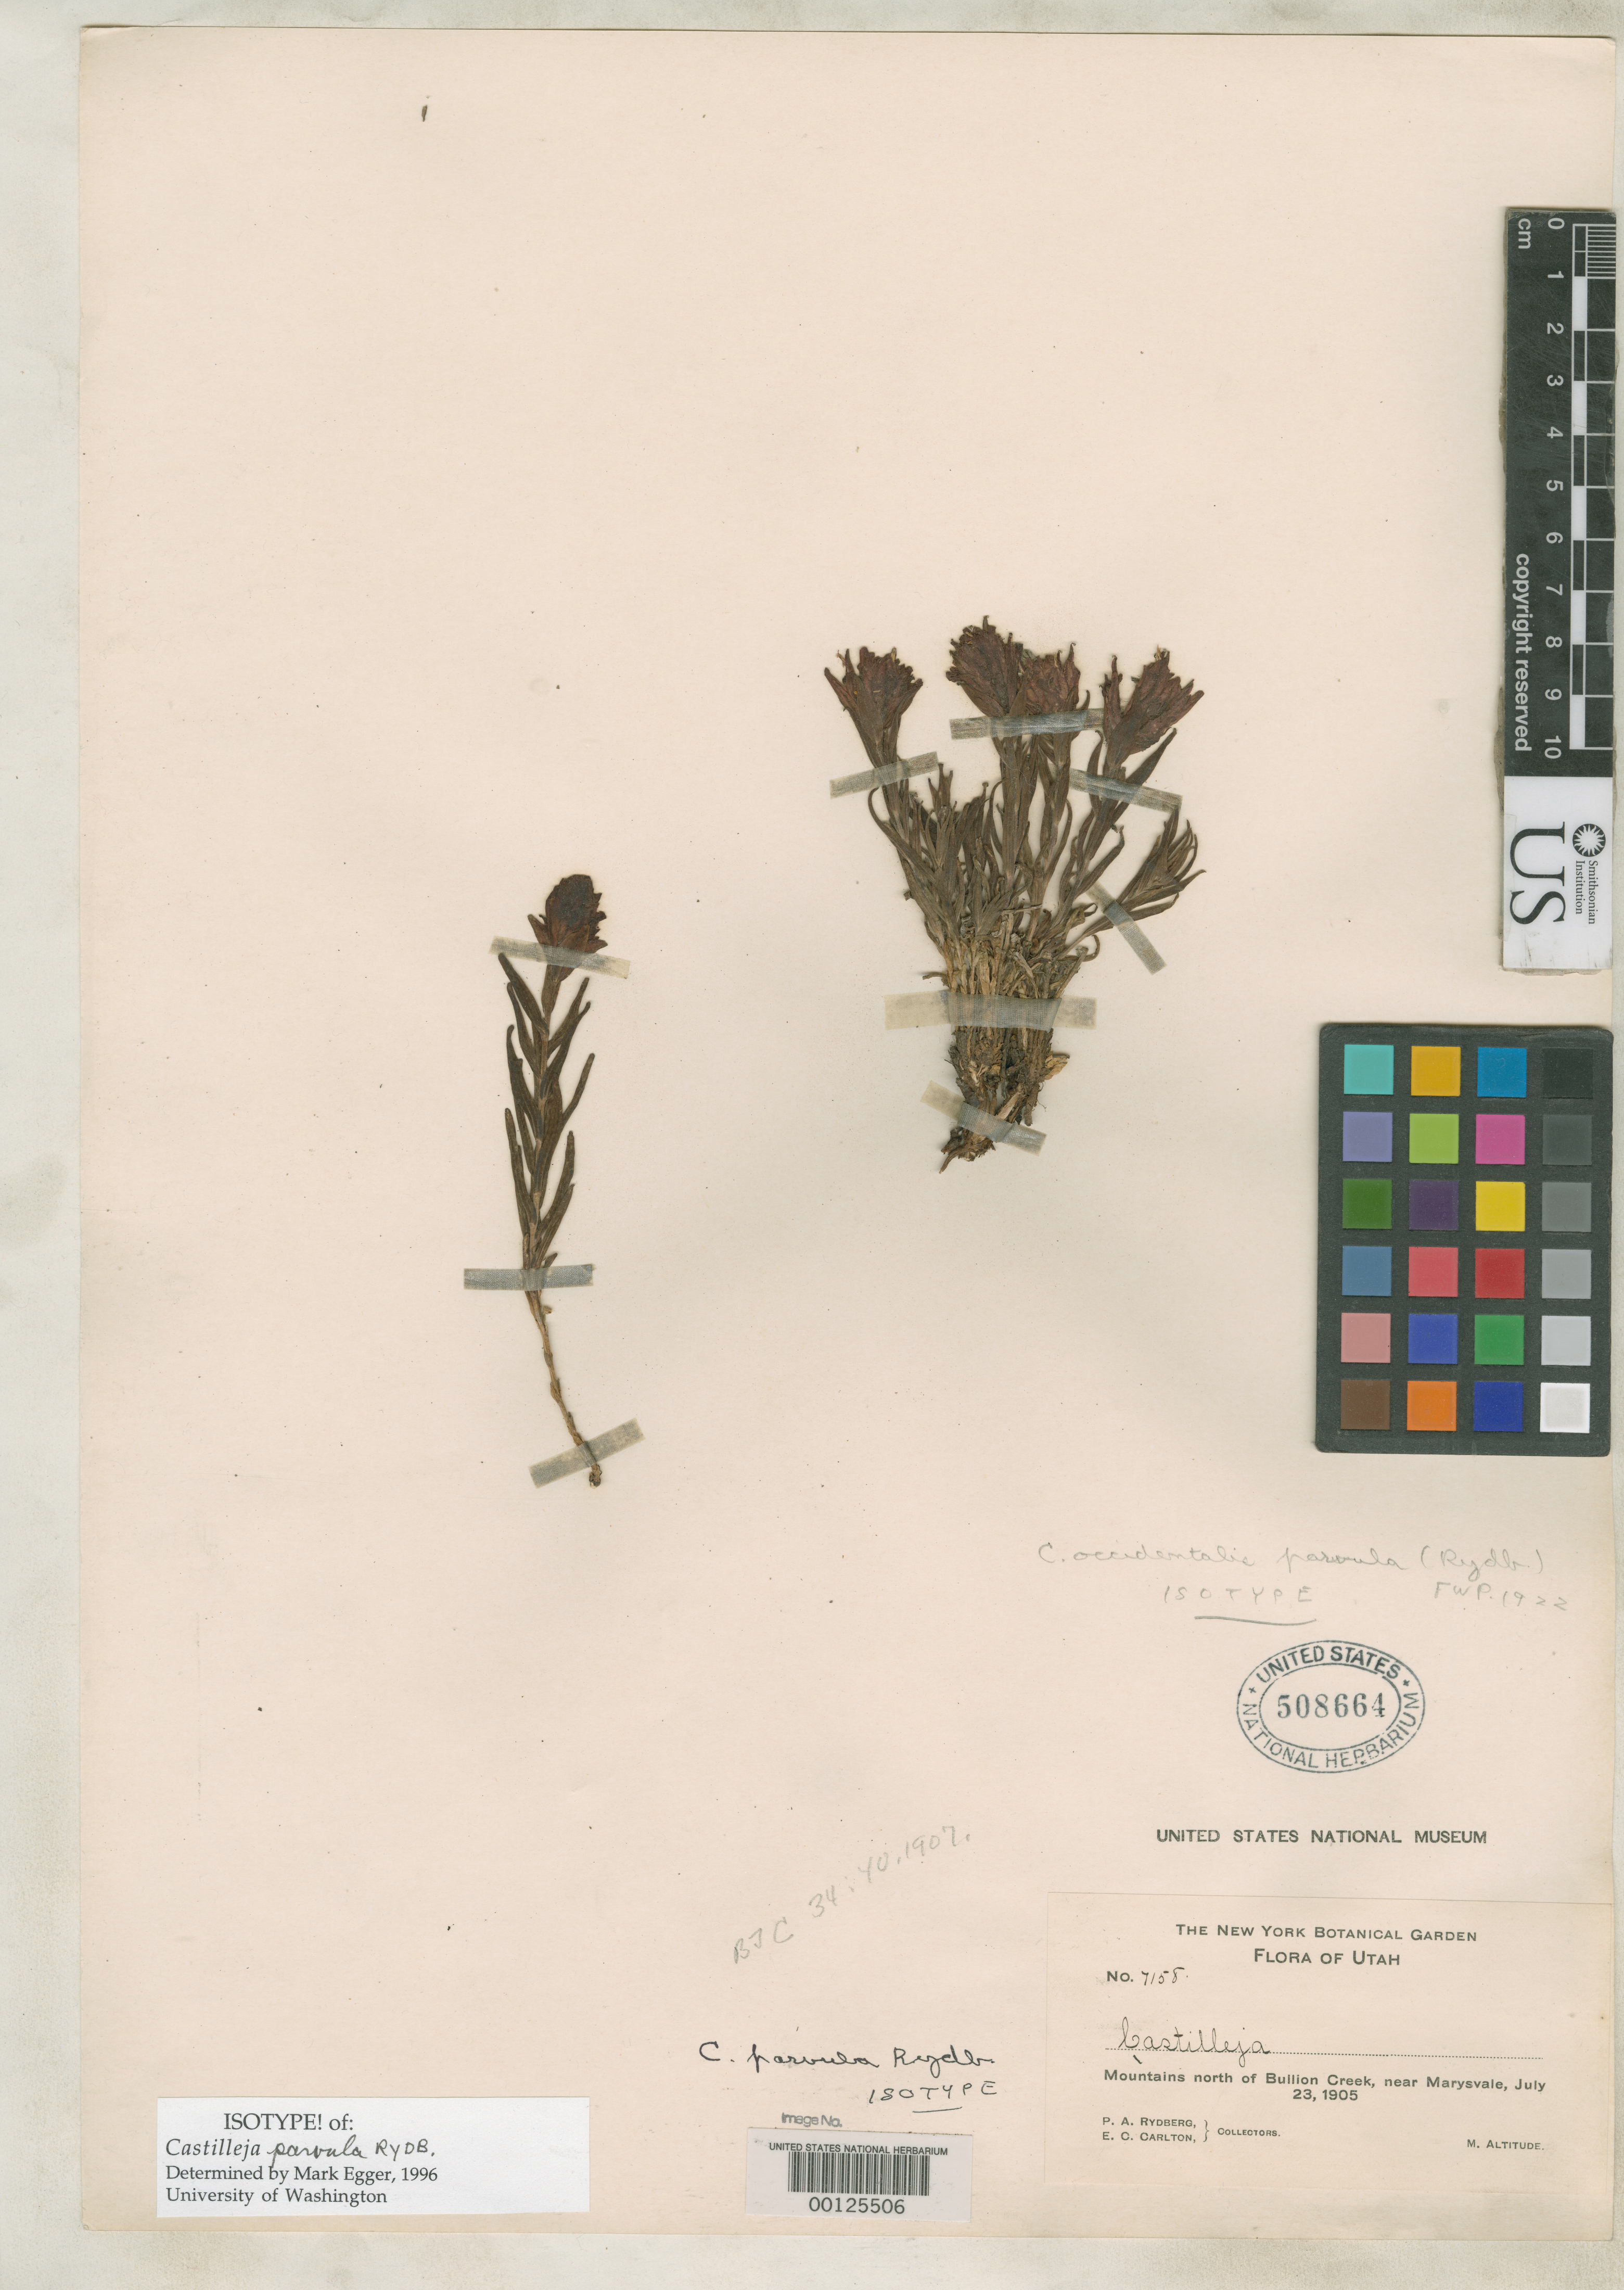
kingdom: Plantae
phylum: Tracheophyta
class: Magnoliopsida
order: Lamiales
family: Orobanchaceae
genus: Castilleja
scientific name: Castilleja parvula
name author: Rydb.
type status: Isotype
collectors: P. A. Rydberg & E. Carlton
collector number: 7158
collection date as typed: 23 Jul 1905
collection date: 1905-07-23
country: United States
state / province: Utah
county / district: Piute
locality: Mountains N of Bullion Creek, near Marysvale.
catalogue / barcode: US 508664